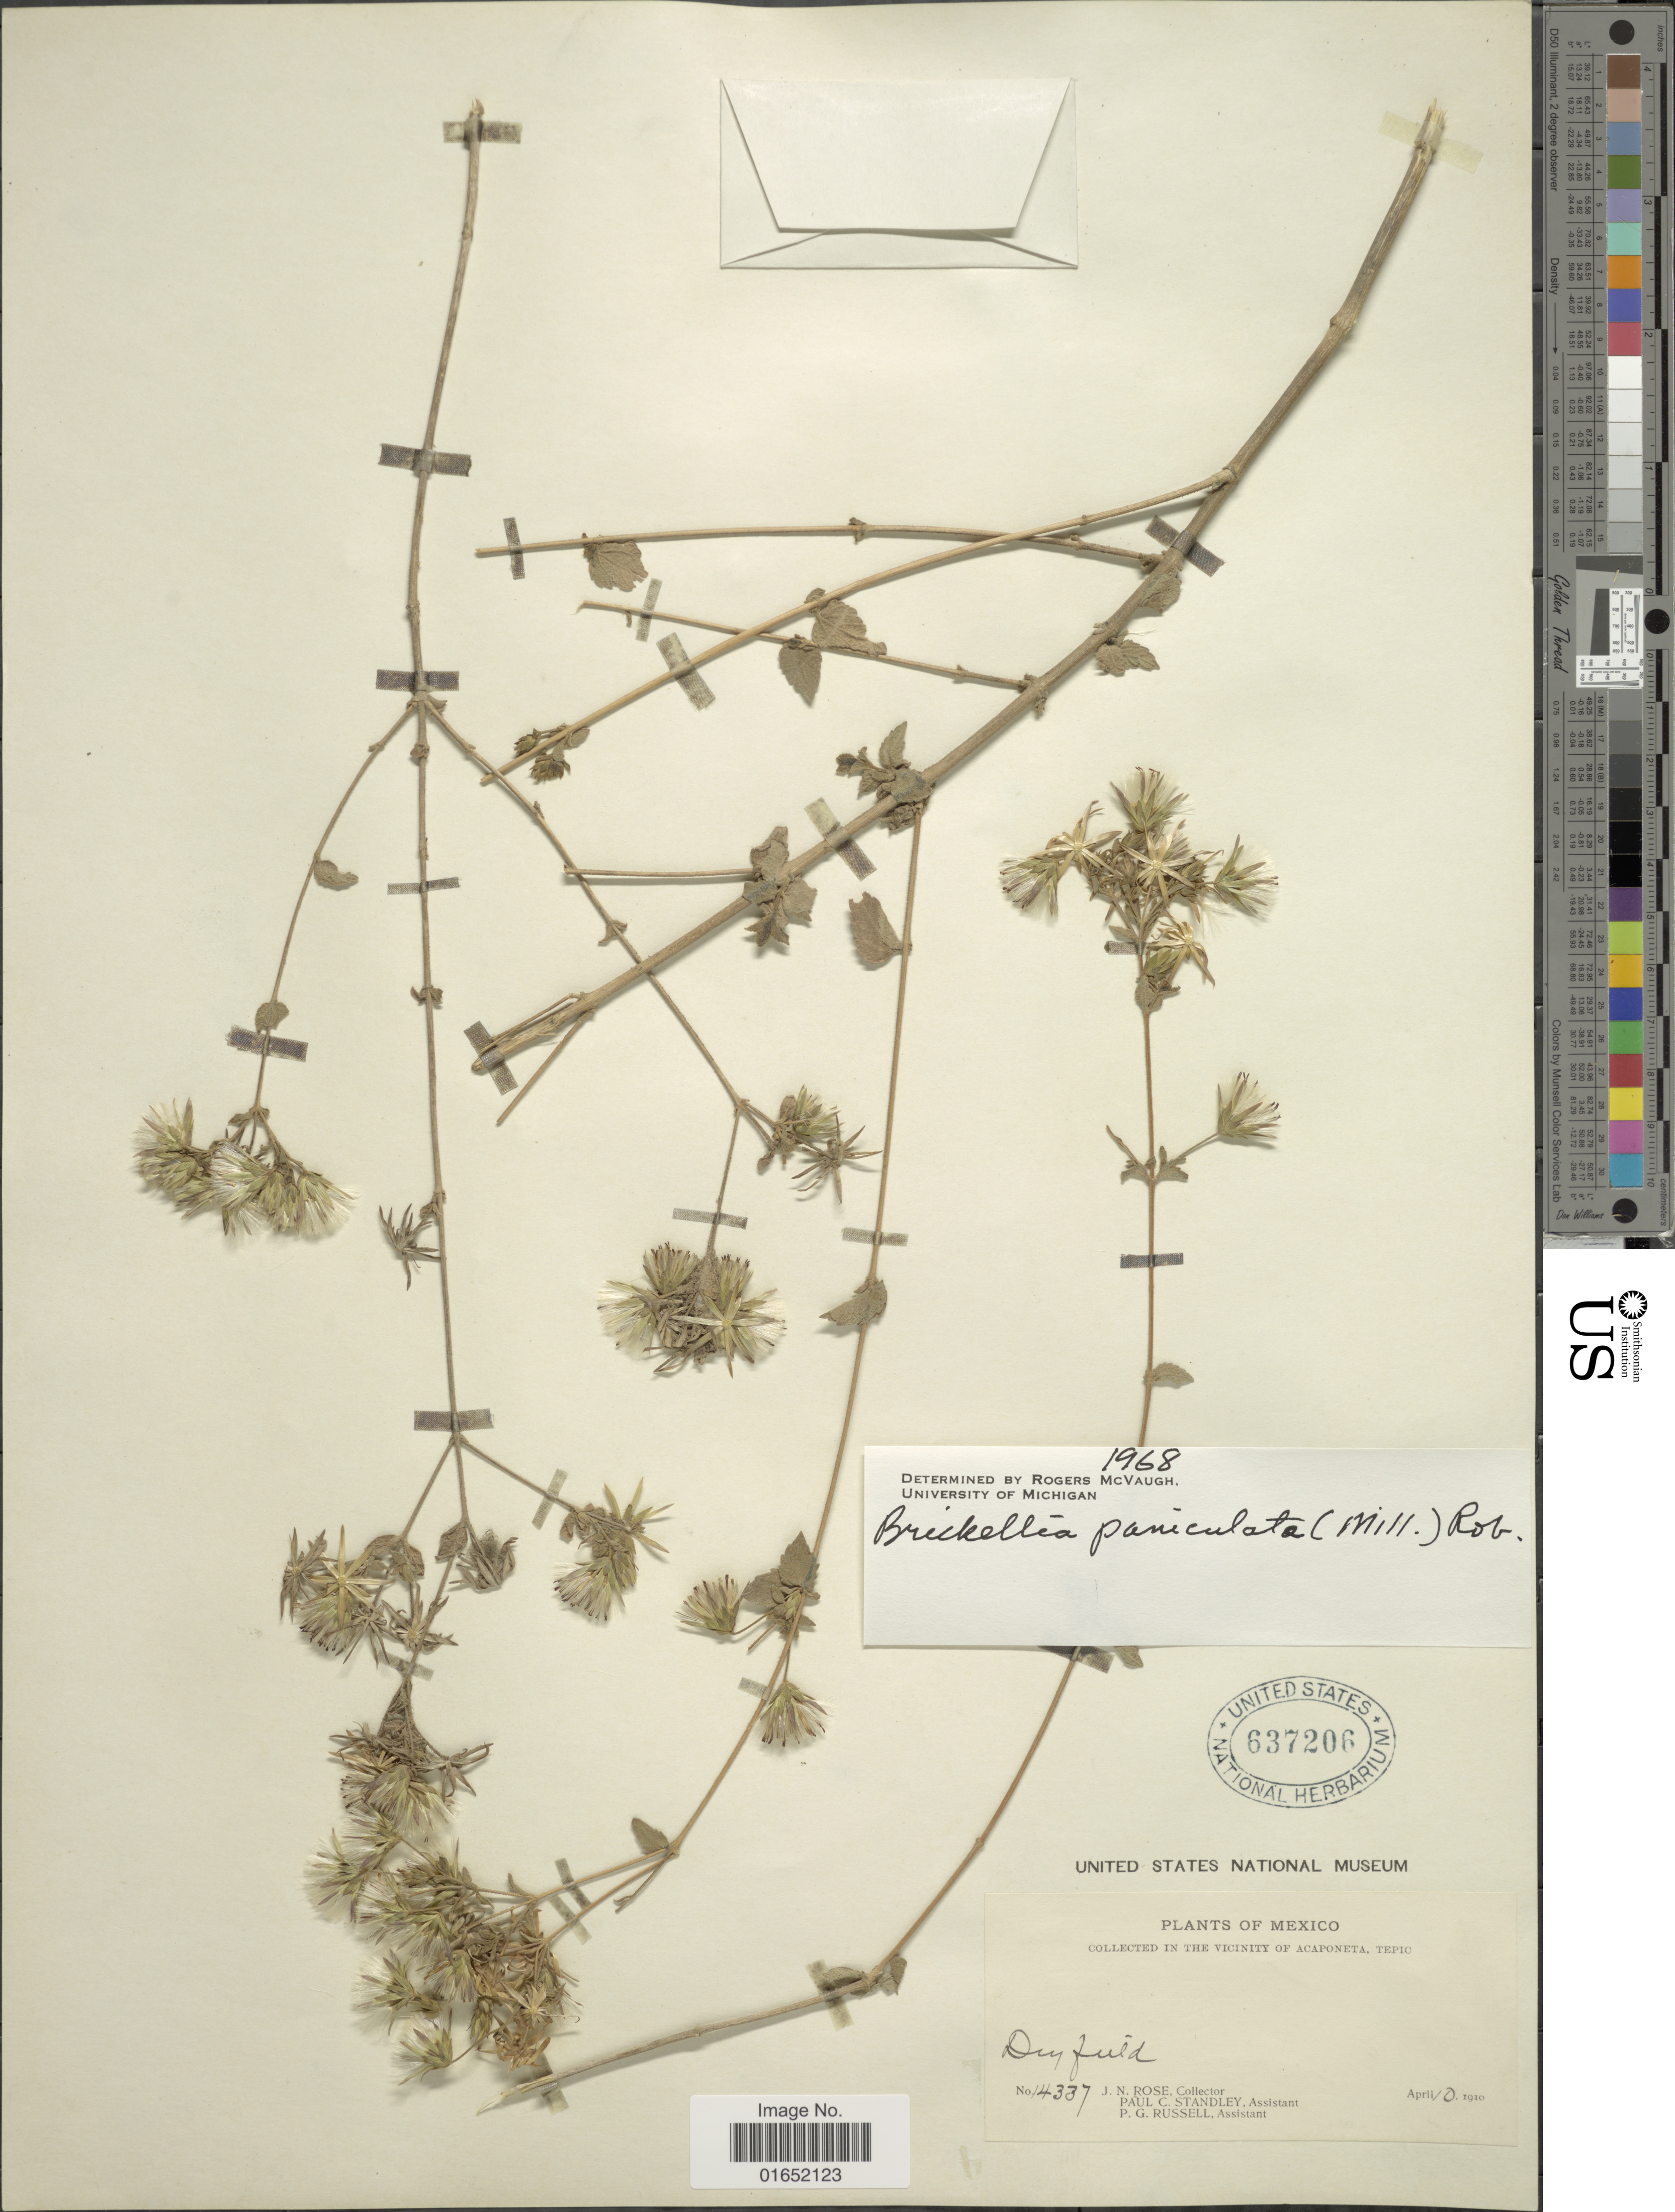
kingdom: Plantae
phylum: Tracheophyta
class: Magnoliopsida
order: Asterales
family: Asteraceae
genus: Brickellia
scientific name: Brickellia paniculata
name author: (Mill.) B.L. Rob.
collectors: J. N. Rose, P. C. Standley & P. G. Russell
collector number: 14337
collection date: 1910-04-10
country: Mexico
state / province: Nayarit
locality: In the vicinity of Acaponeta, Tepic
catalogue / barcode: US 637206